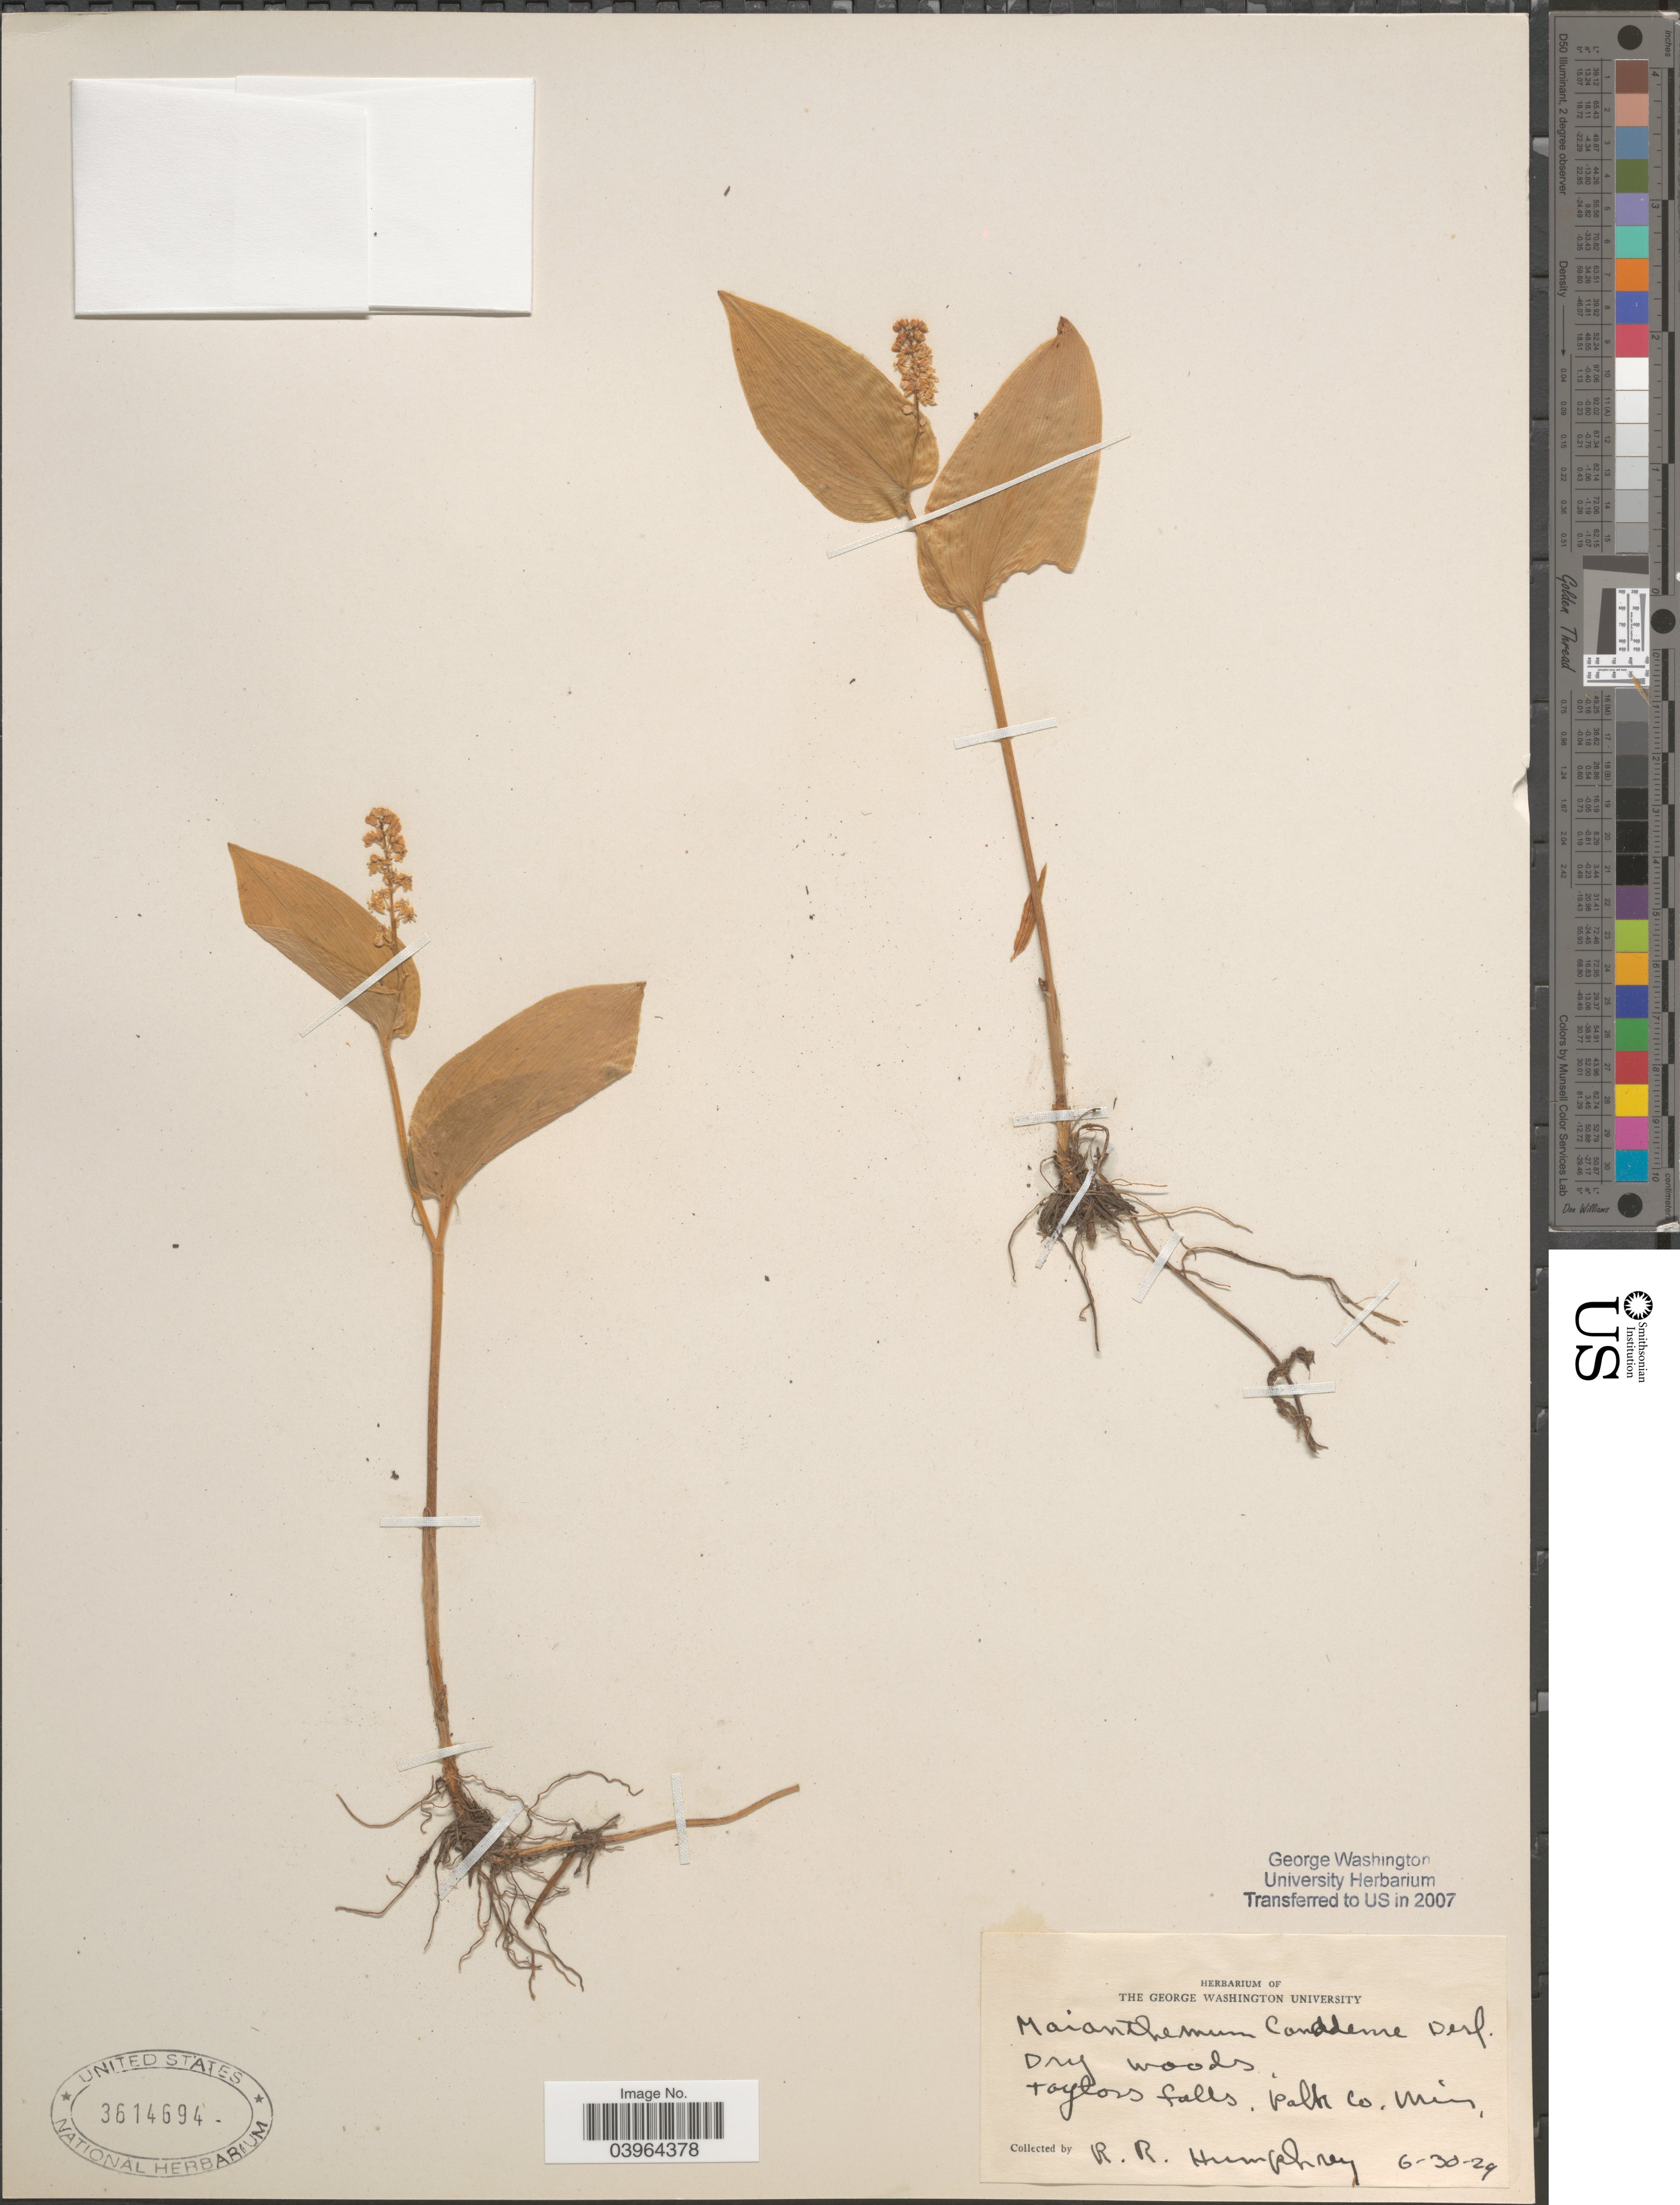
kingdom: Plantae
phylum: Tracheophyta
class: Liliopsida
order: Asparagales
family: Asparagaceae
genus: Maianthemum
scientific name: Maianthemum canadense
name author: Desf.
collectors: R. Humphrey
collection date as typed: Transcribed d/m/y: 30/6/29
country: United States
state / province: Minnesota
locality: Taylors Falls. Polk Co.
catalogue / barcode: US 3614694